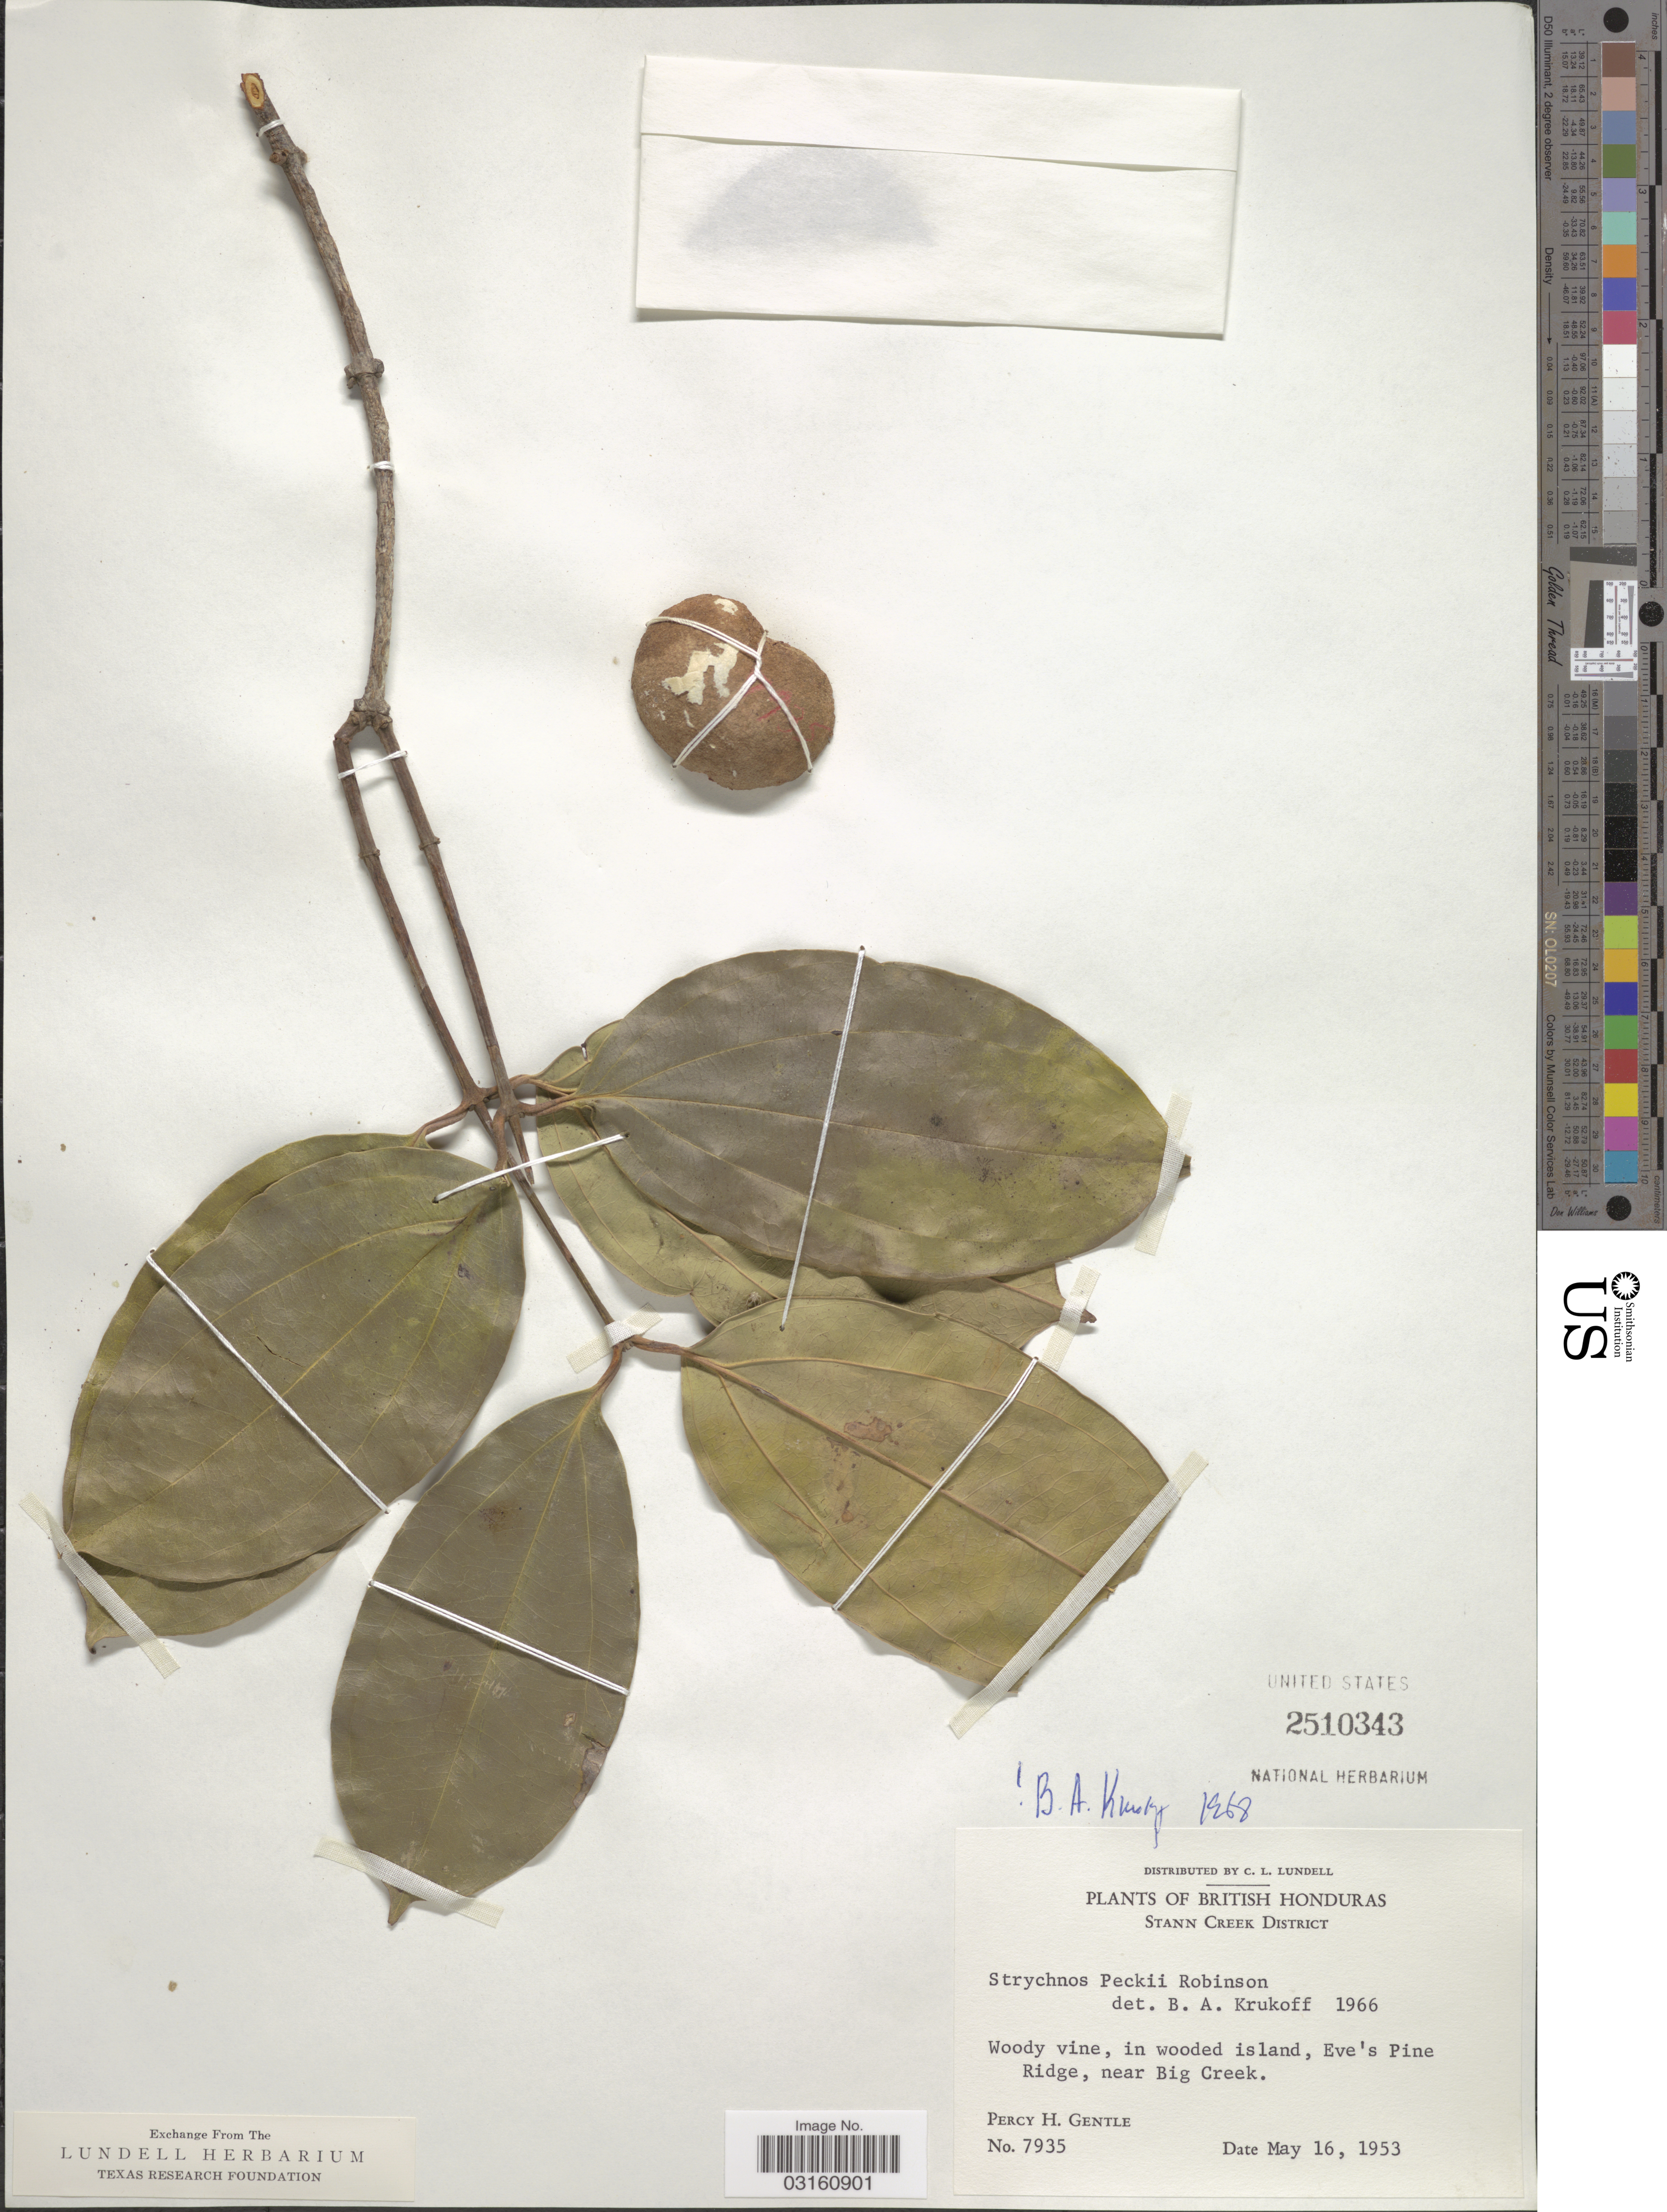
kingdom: Plantae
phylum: Tracheophyta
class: Magnoliopsida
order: Gentianales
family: Loganiaceae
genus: Strychnos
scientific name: Strychnos peckii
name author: B.L. Rob.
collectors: P. H. Gentle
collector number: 7935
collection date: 1953-05-16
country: Belize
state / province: Stann Creek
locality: British Honduras. Stann Creek District. Eve's Pine Ridge, near Big Creek.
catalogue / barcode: US 2510343